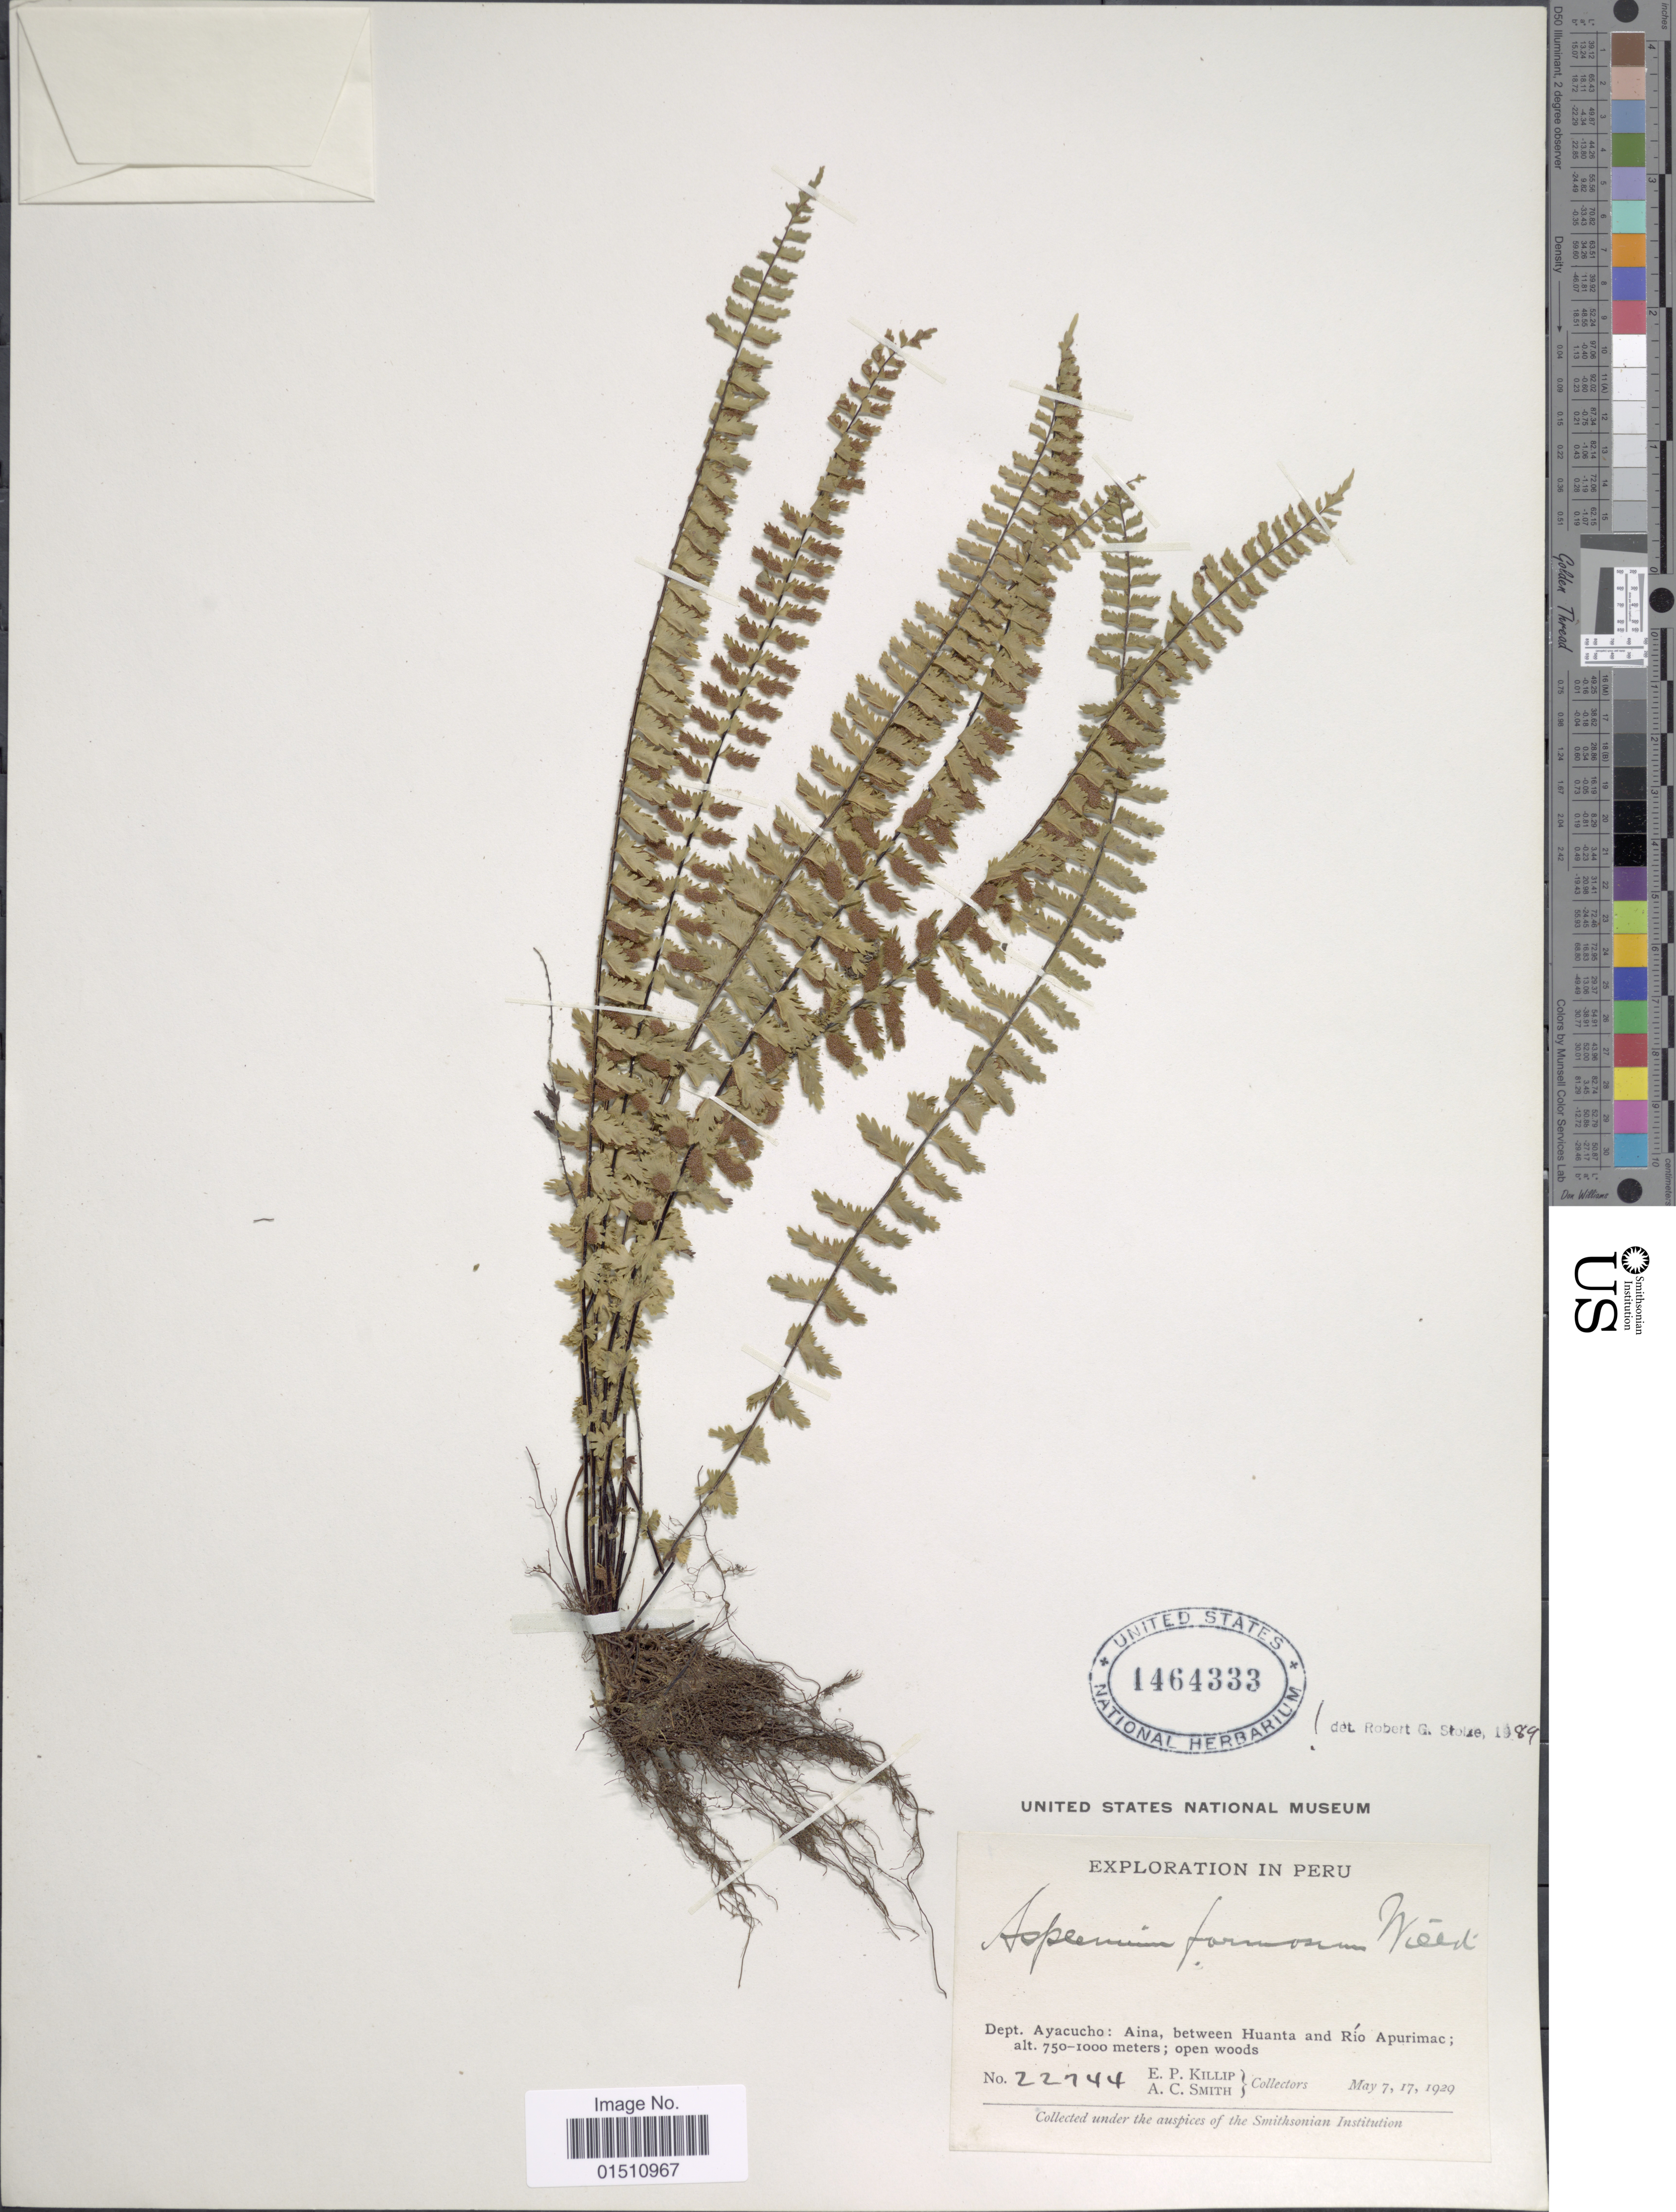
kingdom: Plantae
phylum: Tracheophyta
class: Polypodiopsida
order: Polypodiales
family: Aspleniaceae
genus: Asplenium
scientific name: Asplenium formosum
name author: Willd.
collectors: E. P. Killip & A. C. Smith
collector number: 22744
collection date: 1929-05-07/1929-05-17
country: Peru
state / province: Ayacucho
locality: Peru, Dept. Ayacucho: Aina, between Huanta and Rio Apurimac.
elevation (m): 750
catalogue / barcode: US 1464333